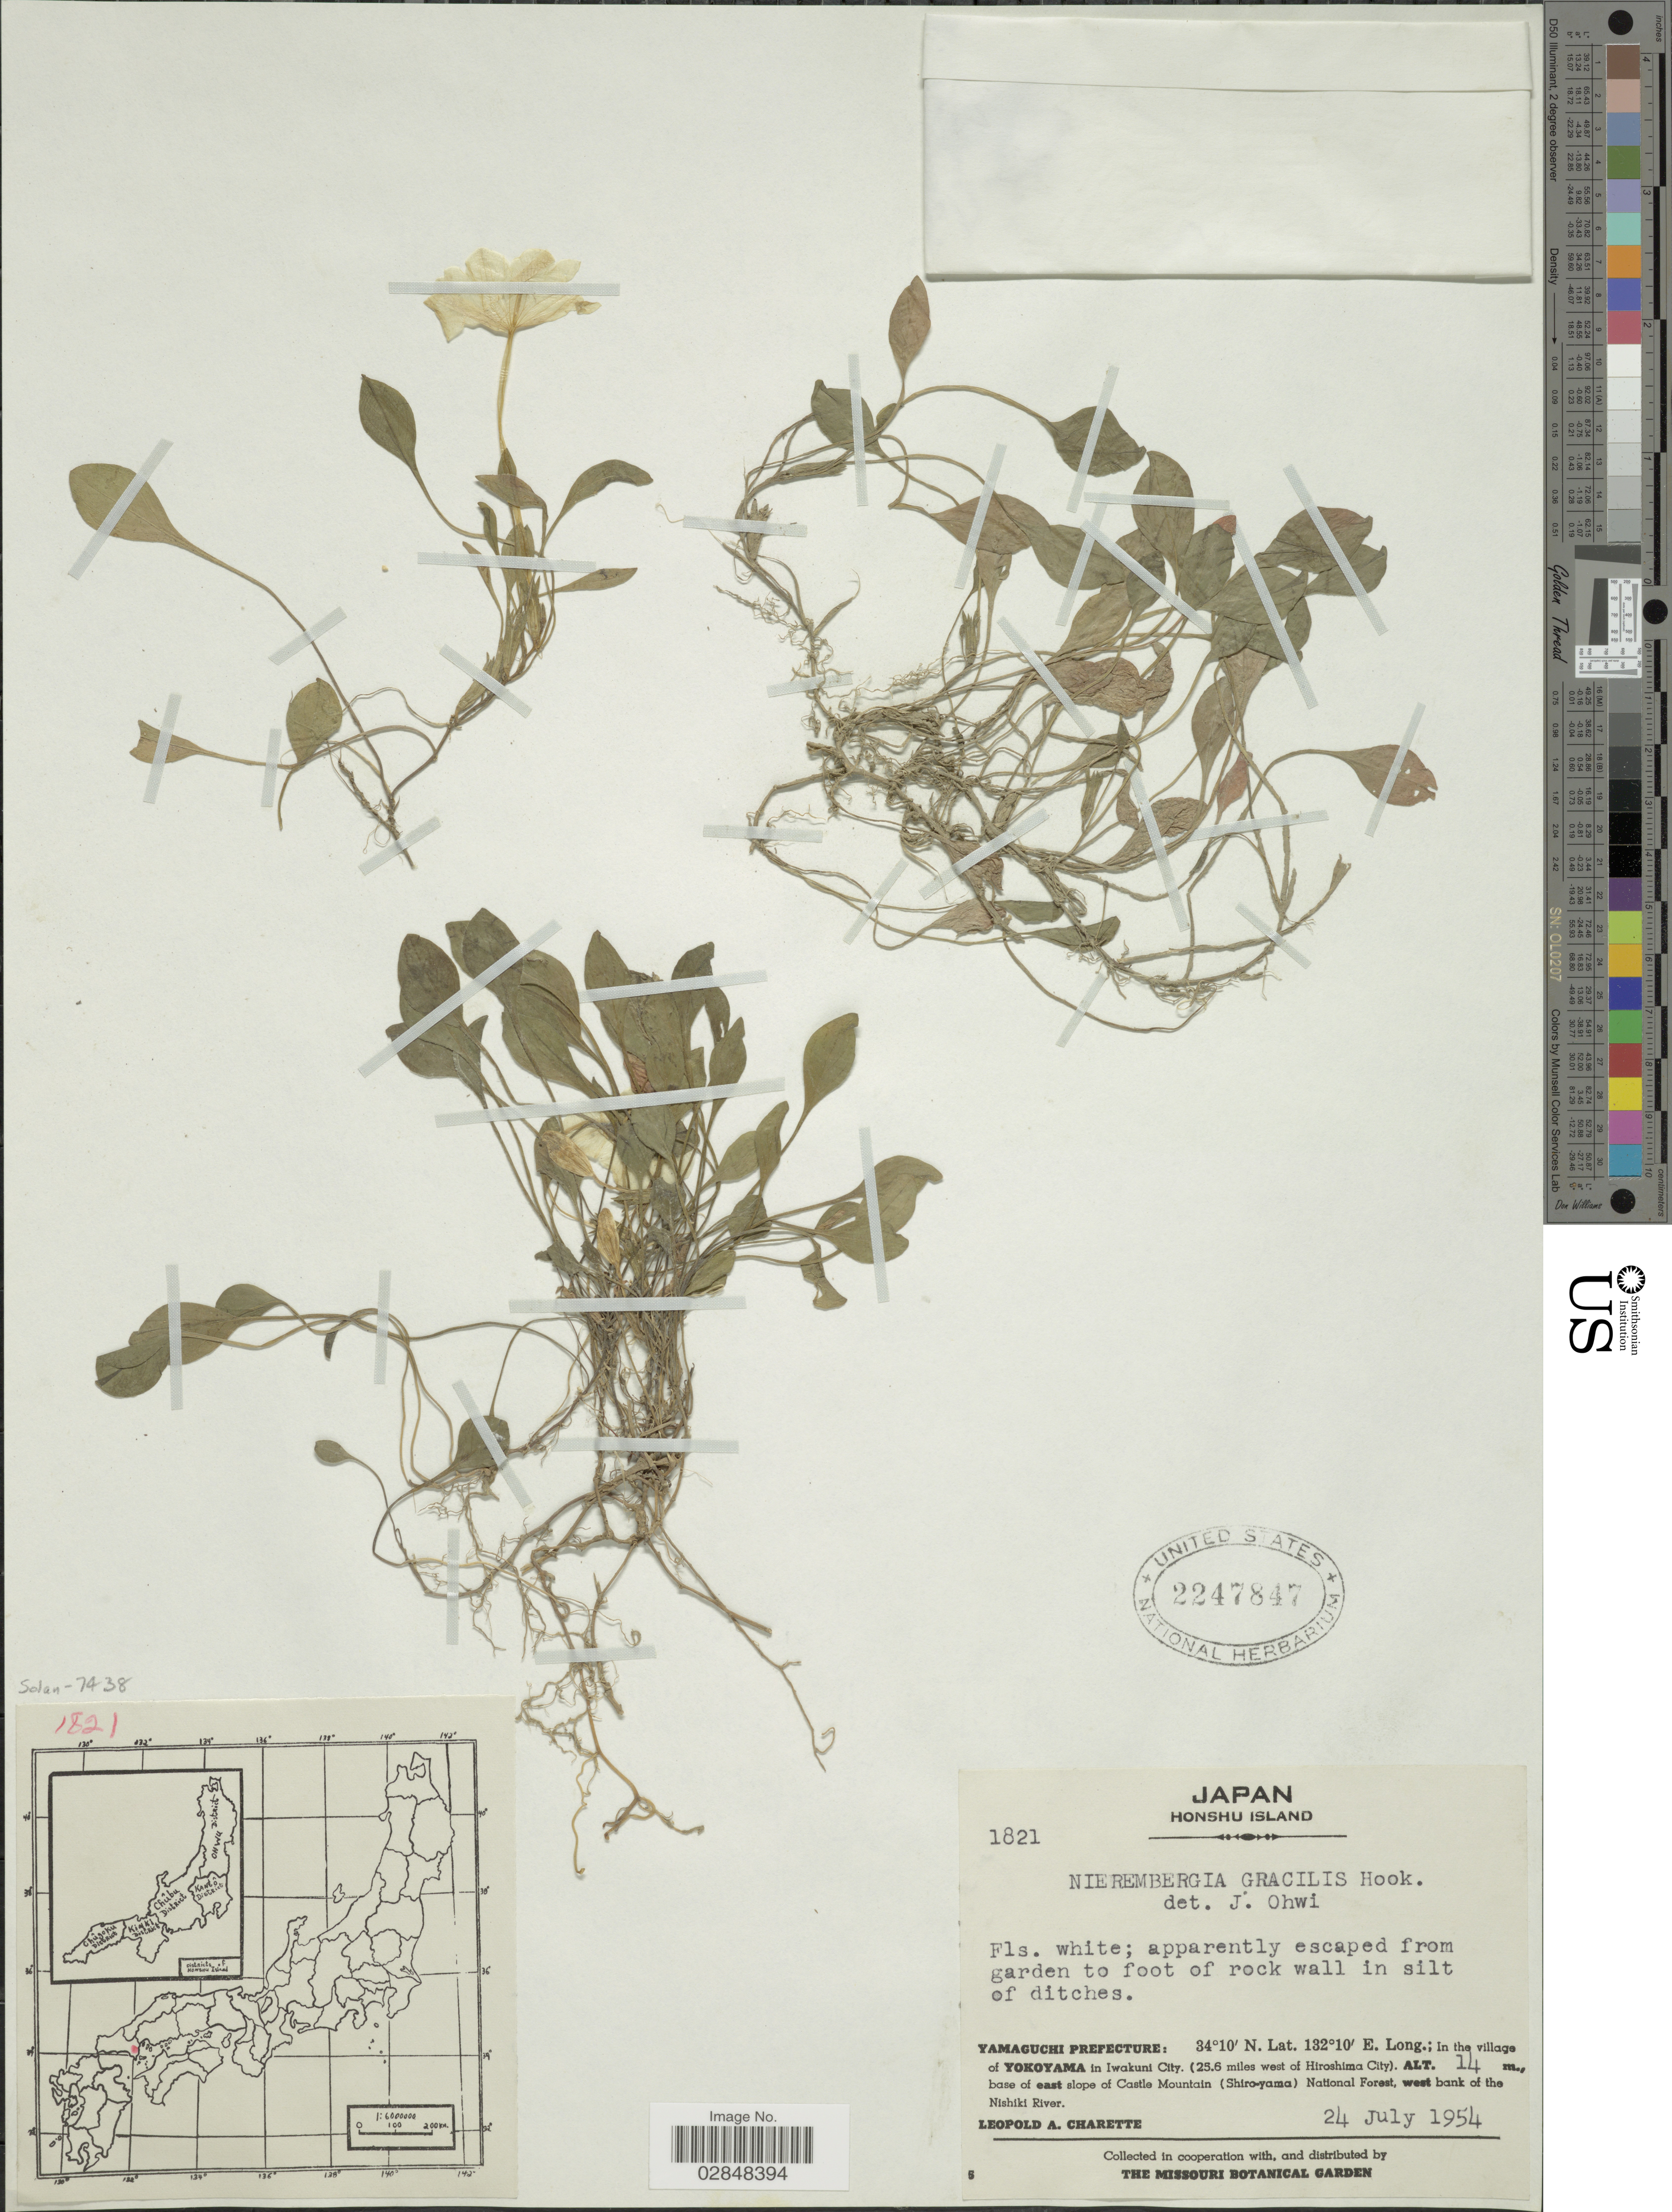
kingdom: Plantae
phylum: Tracheophyta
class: Magnoliopsida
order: Solanales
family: Solanaceae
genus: Nierembergia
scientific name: Nierembergia gracilis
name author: Hook.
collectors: L. A. Charette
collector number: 1821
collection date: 1954-07-24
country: Japan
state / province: Yamaguti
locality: Honshu Island. Yamaguchi Prefecture. In the village of Yokoyama in Iwakuni City. (25.6 miles west of Hiroshima City). Base of east slope of Castle Mountain (Shiro-yama) National Forest, west bank of the Nishiki River.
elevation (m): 14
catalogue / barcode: US 2247847